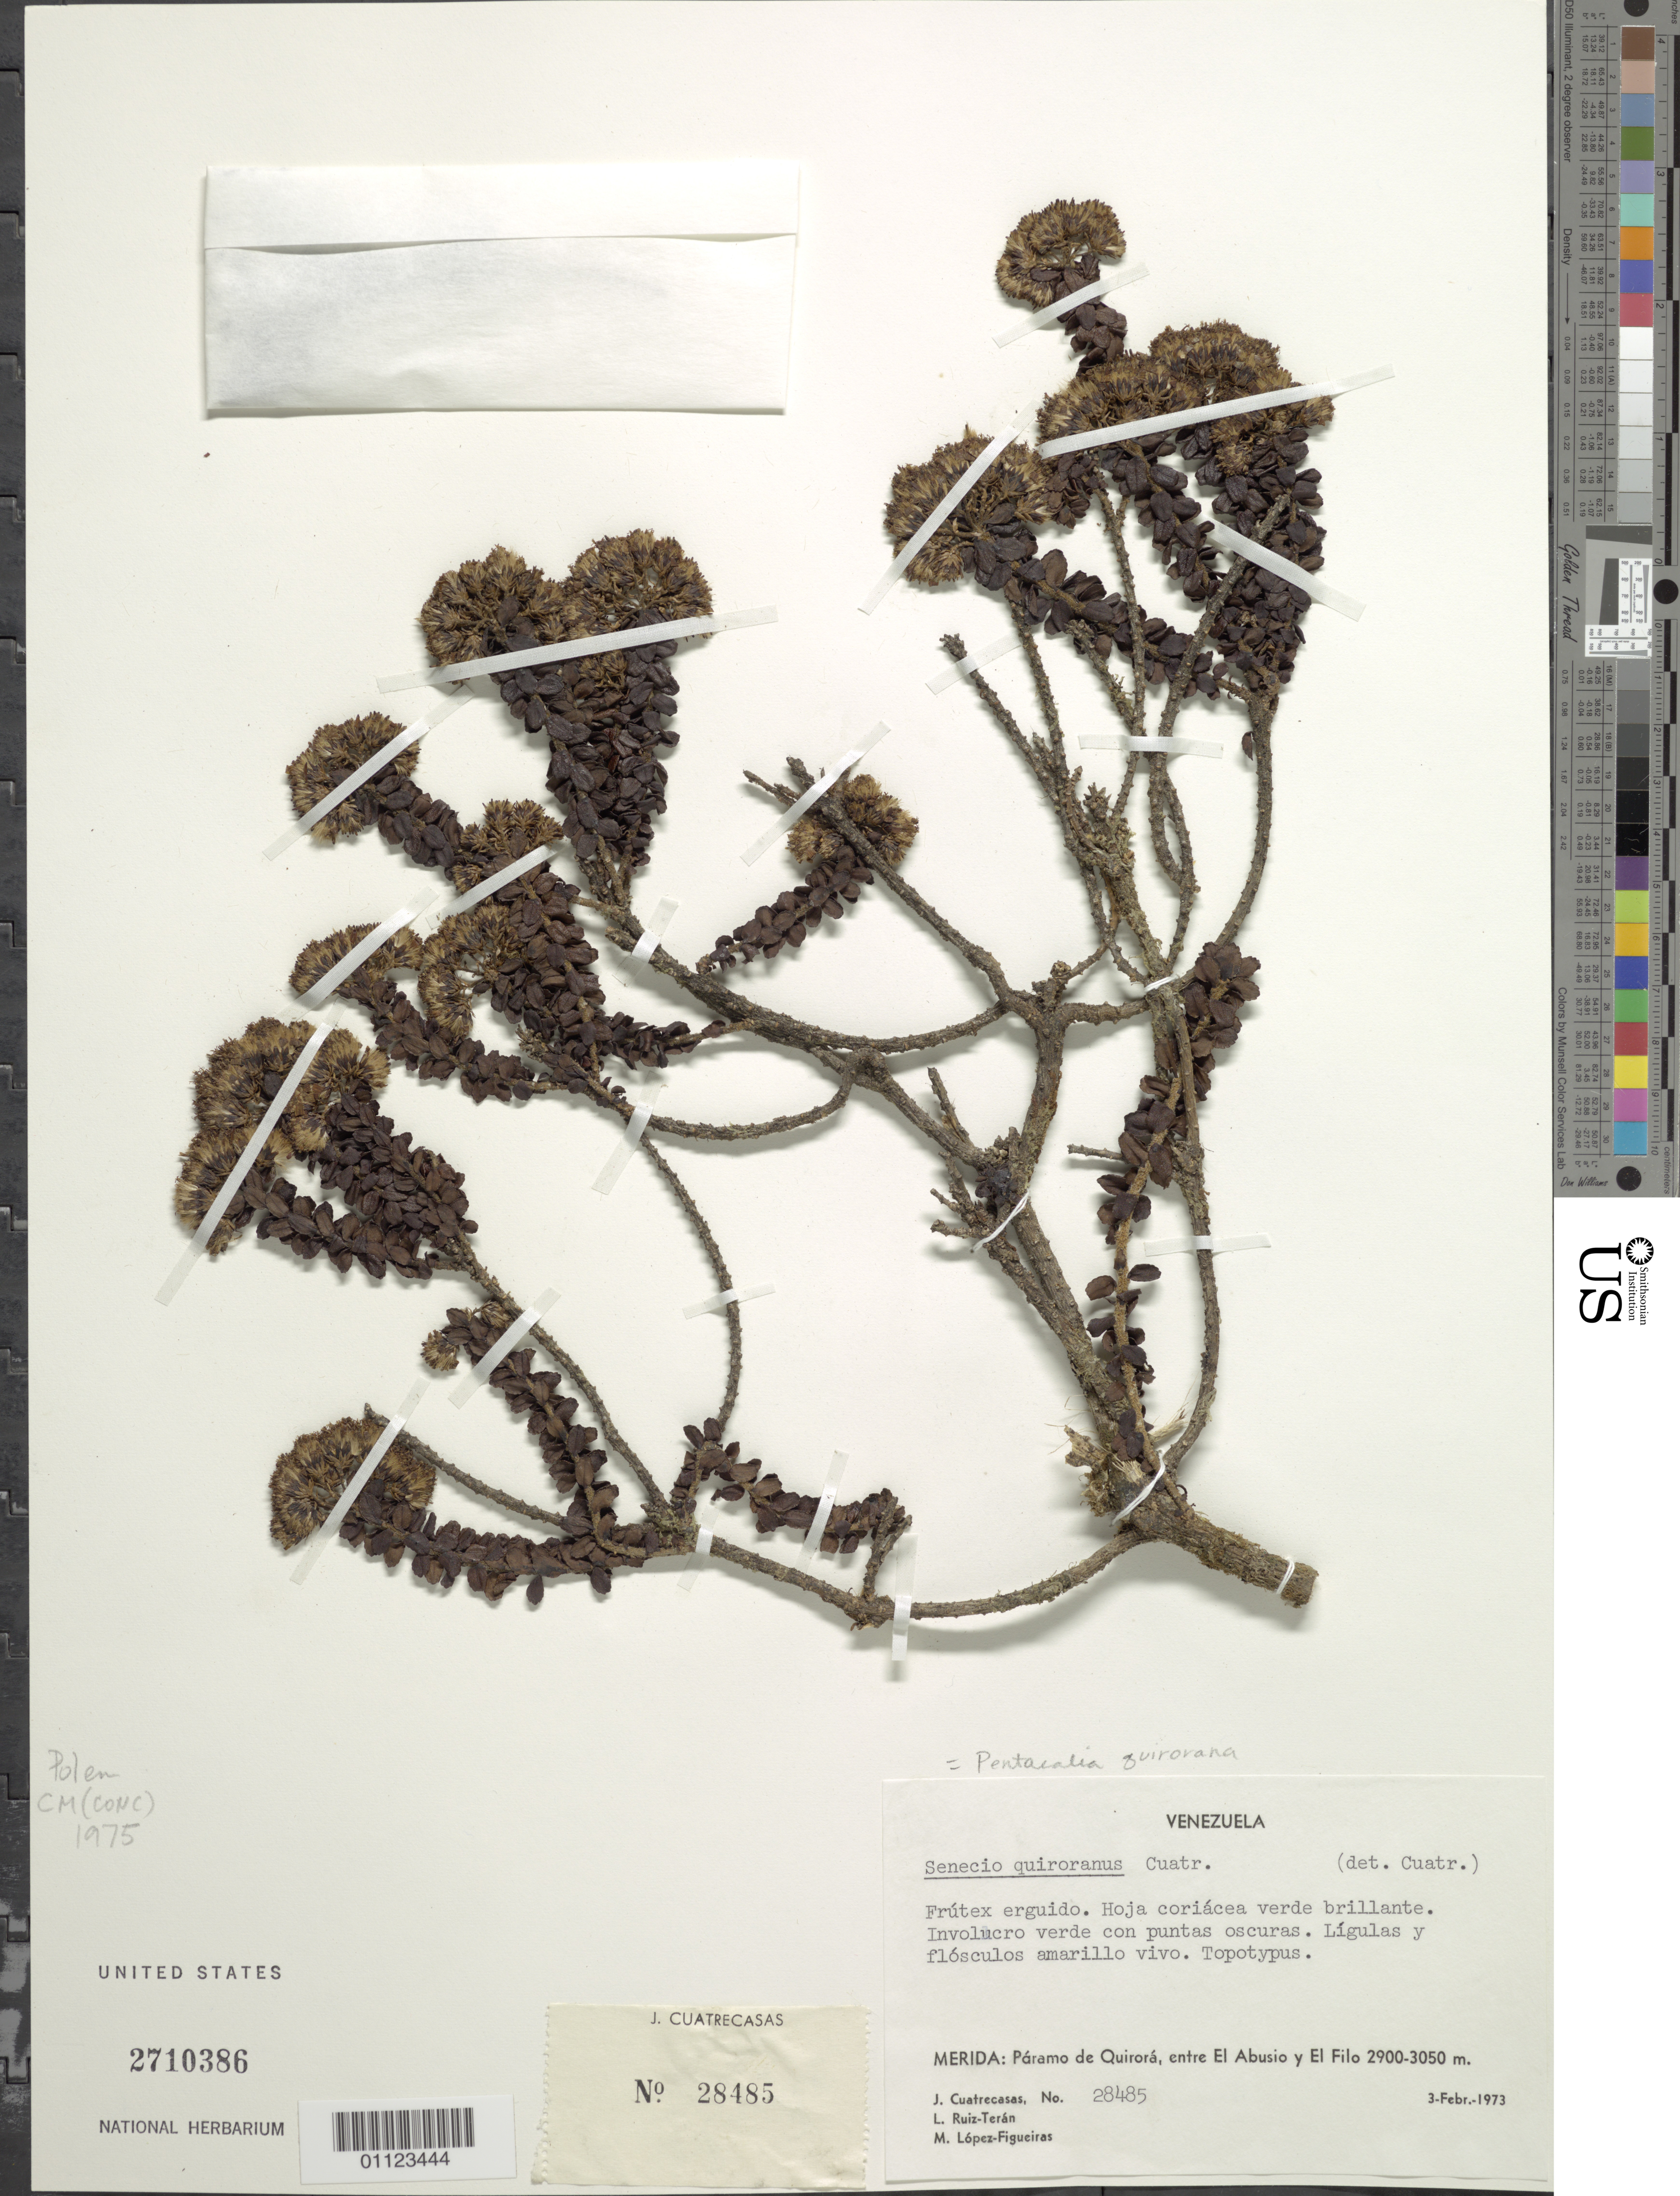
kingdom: Plantae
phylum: Tracheophyta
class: Magnoliopsida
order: Asterales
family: Asteraceae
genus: Pentacalia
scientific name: Pentacalia quirorana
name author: (Cuatrec.) Cuatrec.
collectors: J. Cuatrecasas, L. E. Ruíz-Terán & M. López Figueiras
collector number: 28485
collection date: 1973-02-03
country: Venezuela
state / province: Mérida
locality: Páramo de Quirorá, entre El Abusio y El Filo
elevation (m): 2900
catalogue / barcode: US 2710386